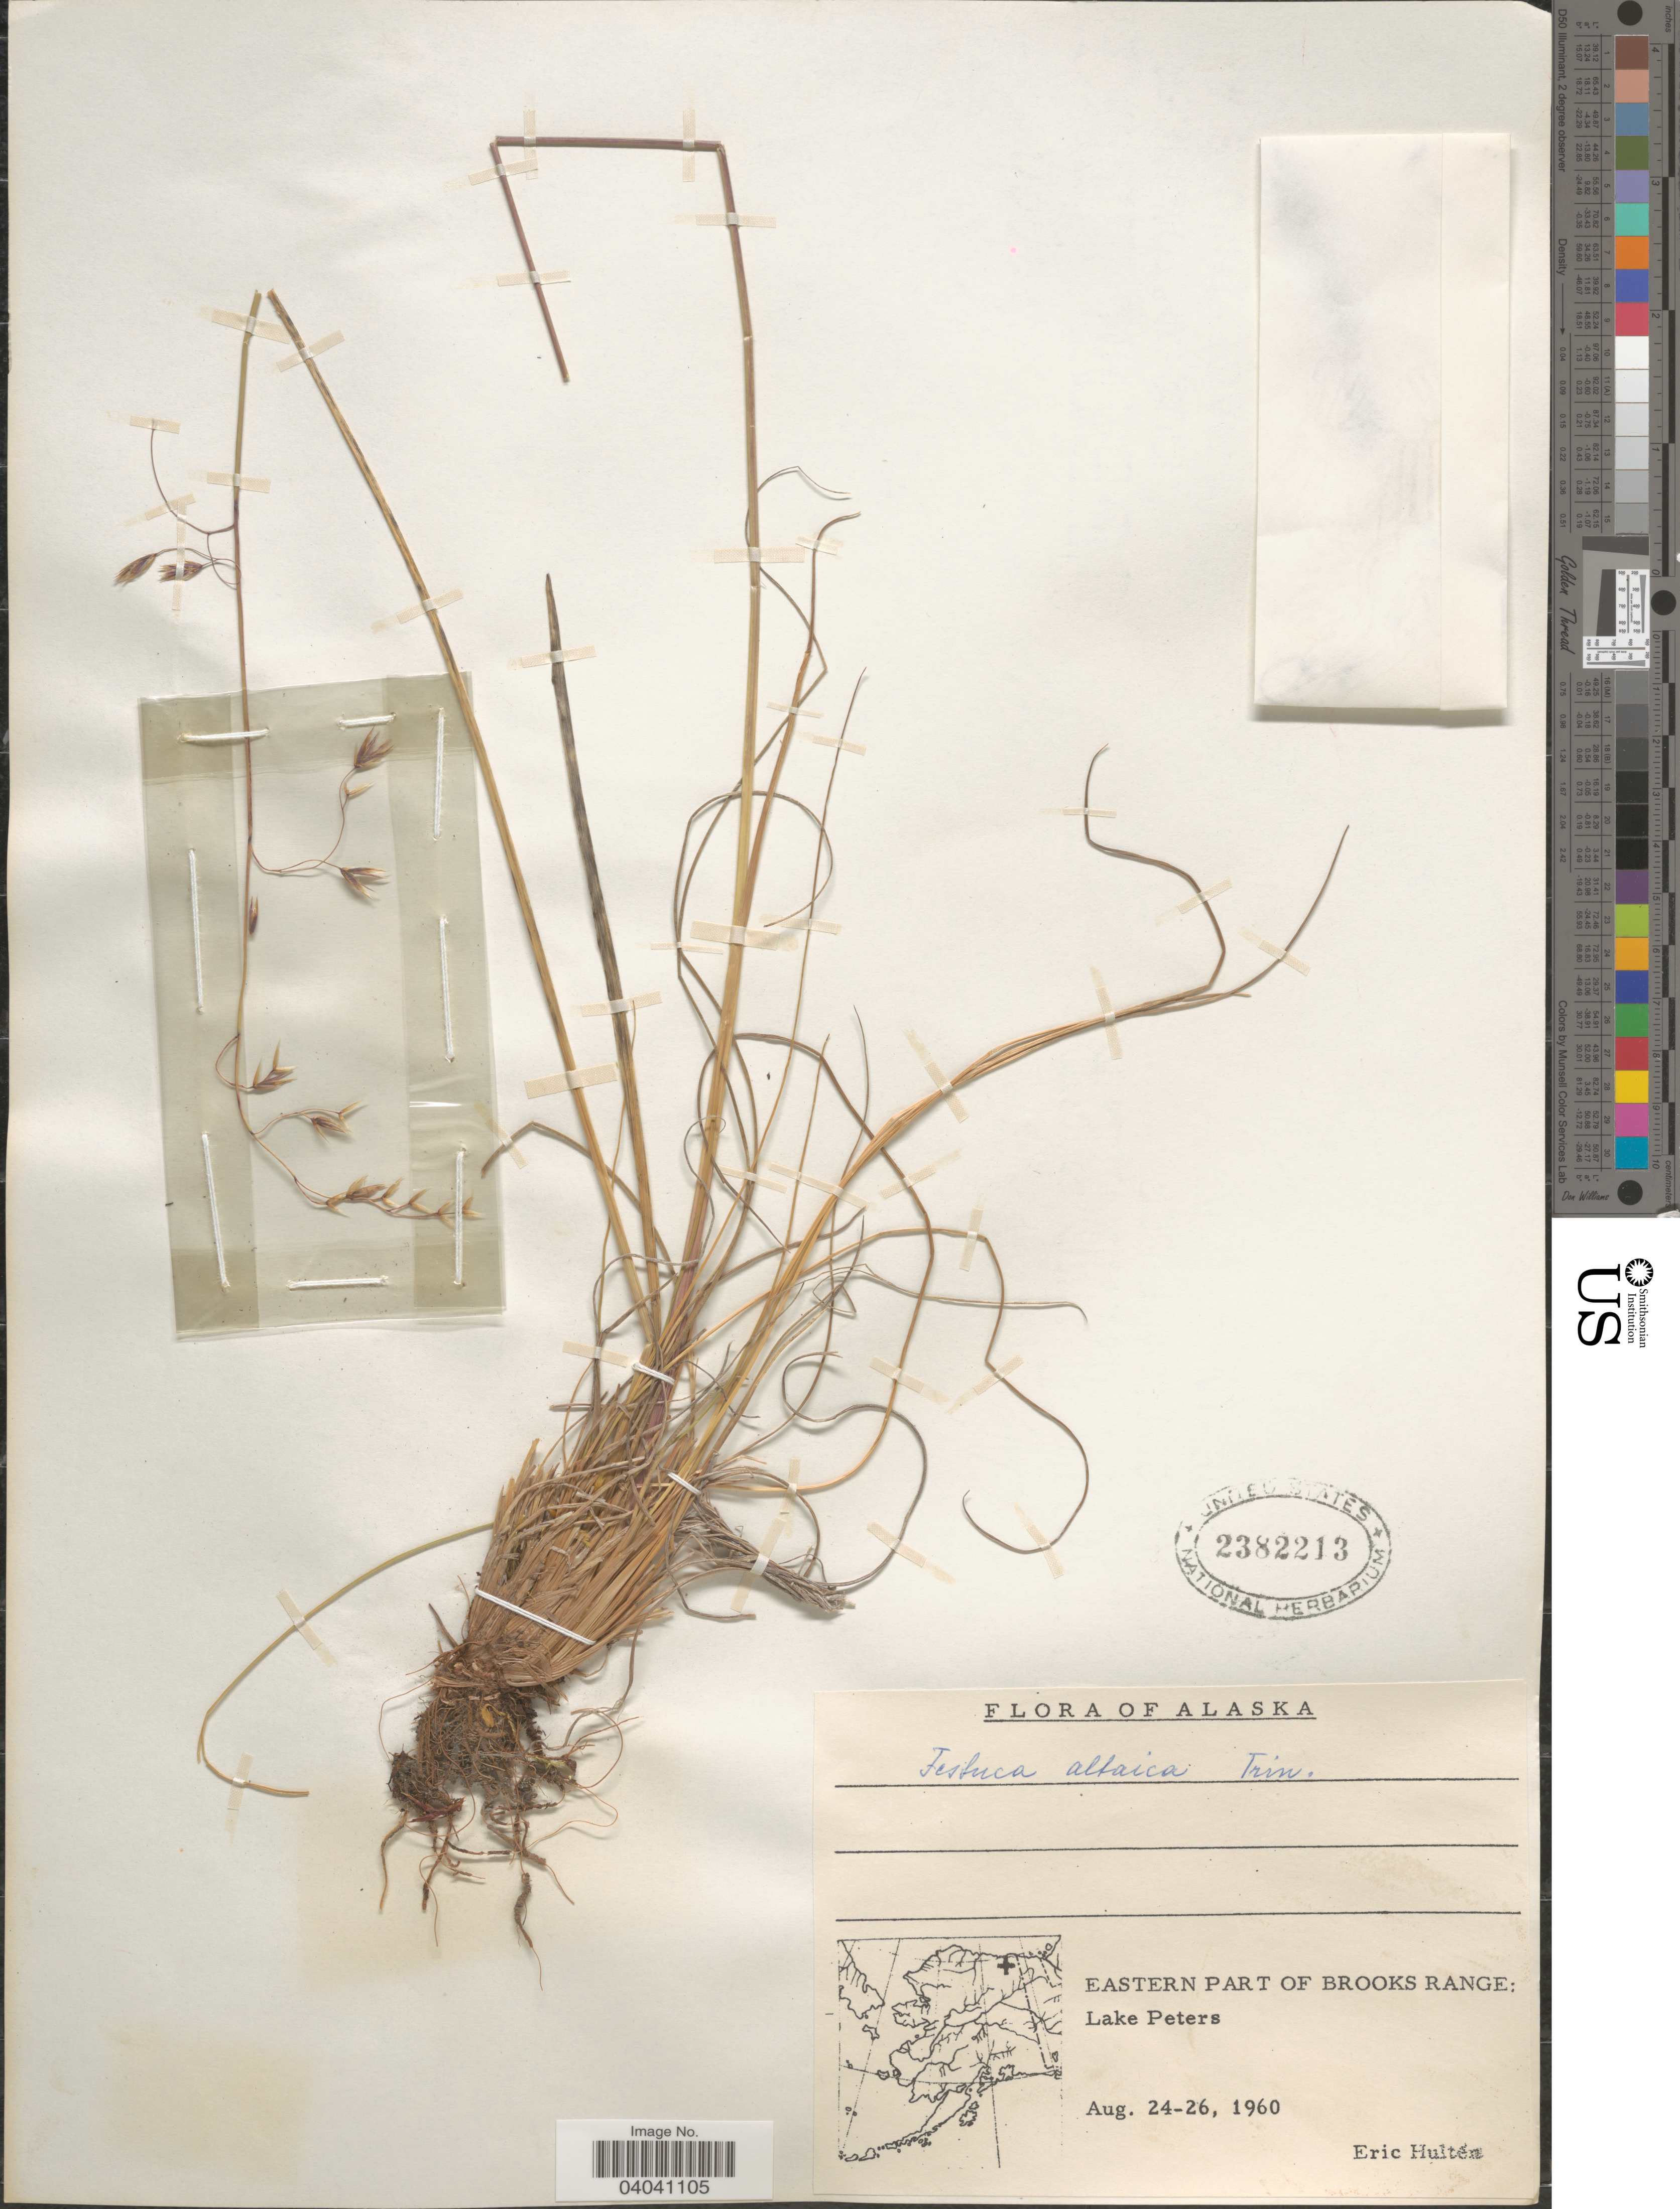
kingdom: Plantae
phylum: Tracheophyta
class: Liliopsida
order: Poales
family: Poaceae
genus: Festuca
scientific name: Festuca altaica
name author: Trin.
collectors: E. G. Hultén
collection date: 1960-08-24/1960-08-26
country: United States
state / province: Alaska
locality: Eastern Part of Brooks Range: Lake Peters.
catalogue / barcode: US 2382213